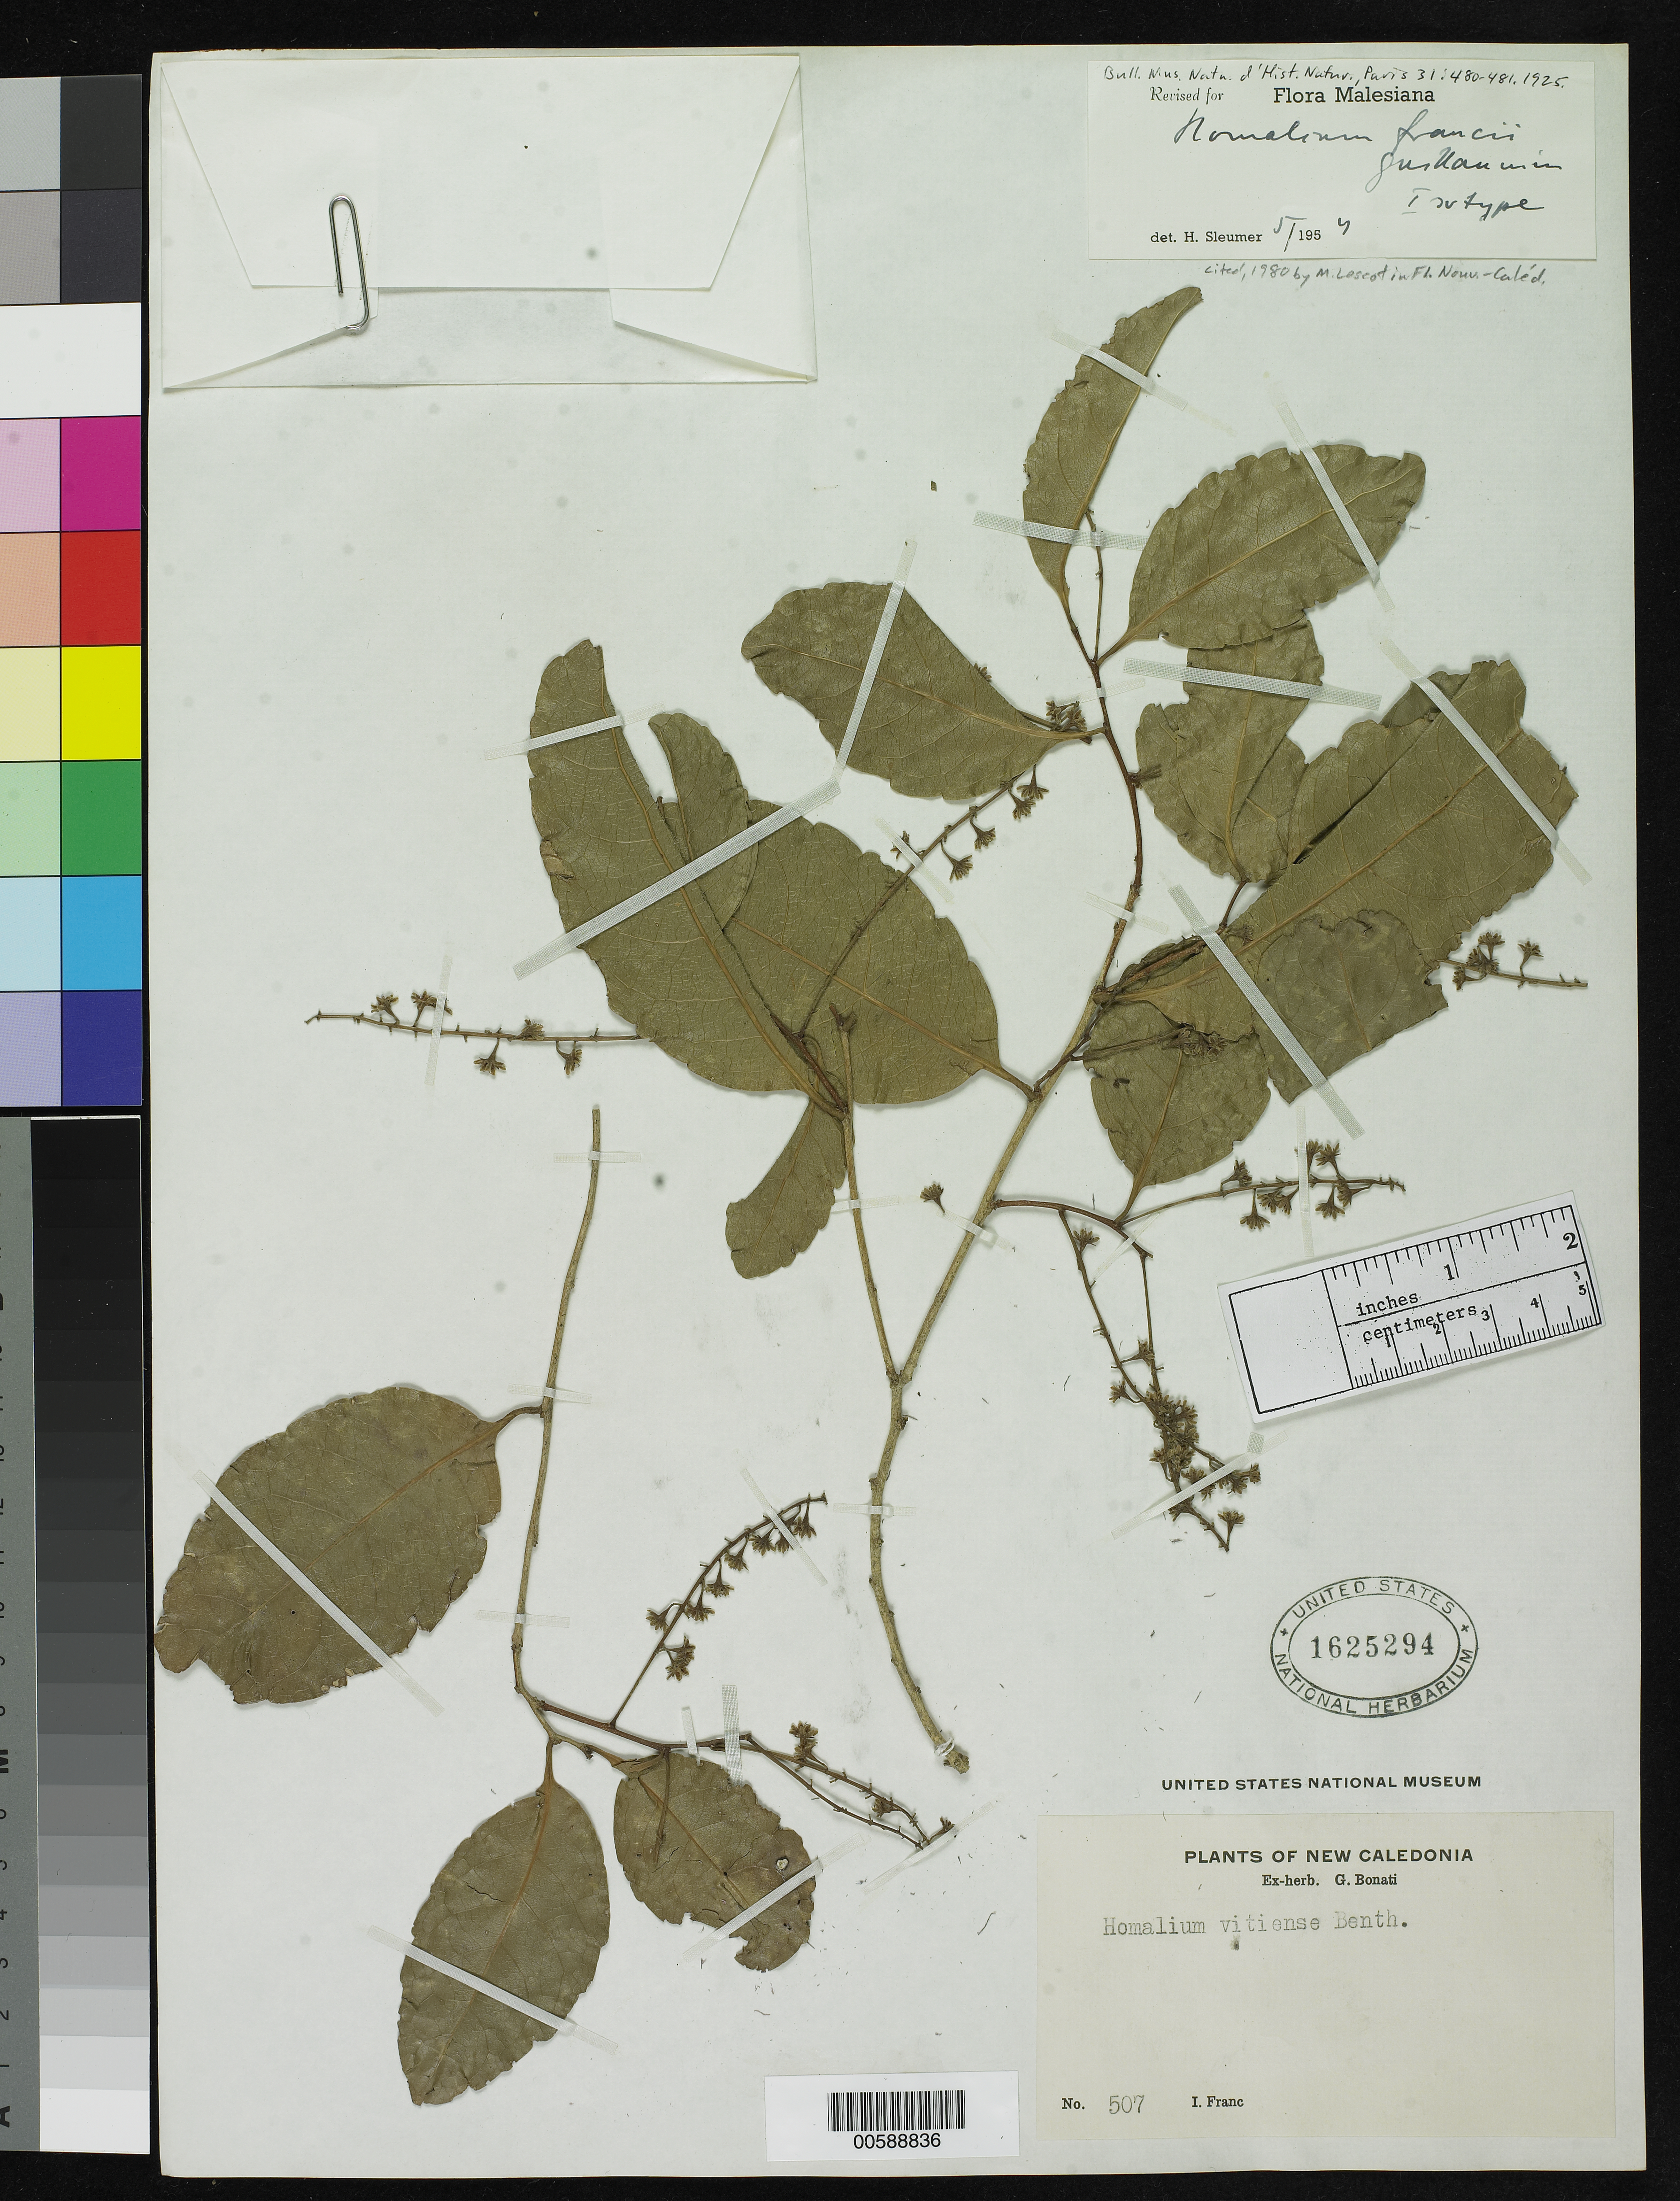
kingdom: Plantae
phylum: Tracheophyta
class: Magnoliopsida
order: Malpighiales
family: Salicaceae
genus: Homalium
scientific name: Homalium francii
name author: Guillaumin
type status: Isotype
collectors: I. Franc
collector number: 507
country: New Caledonia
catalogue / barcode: US 1625294